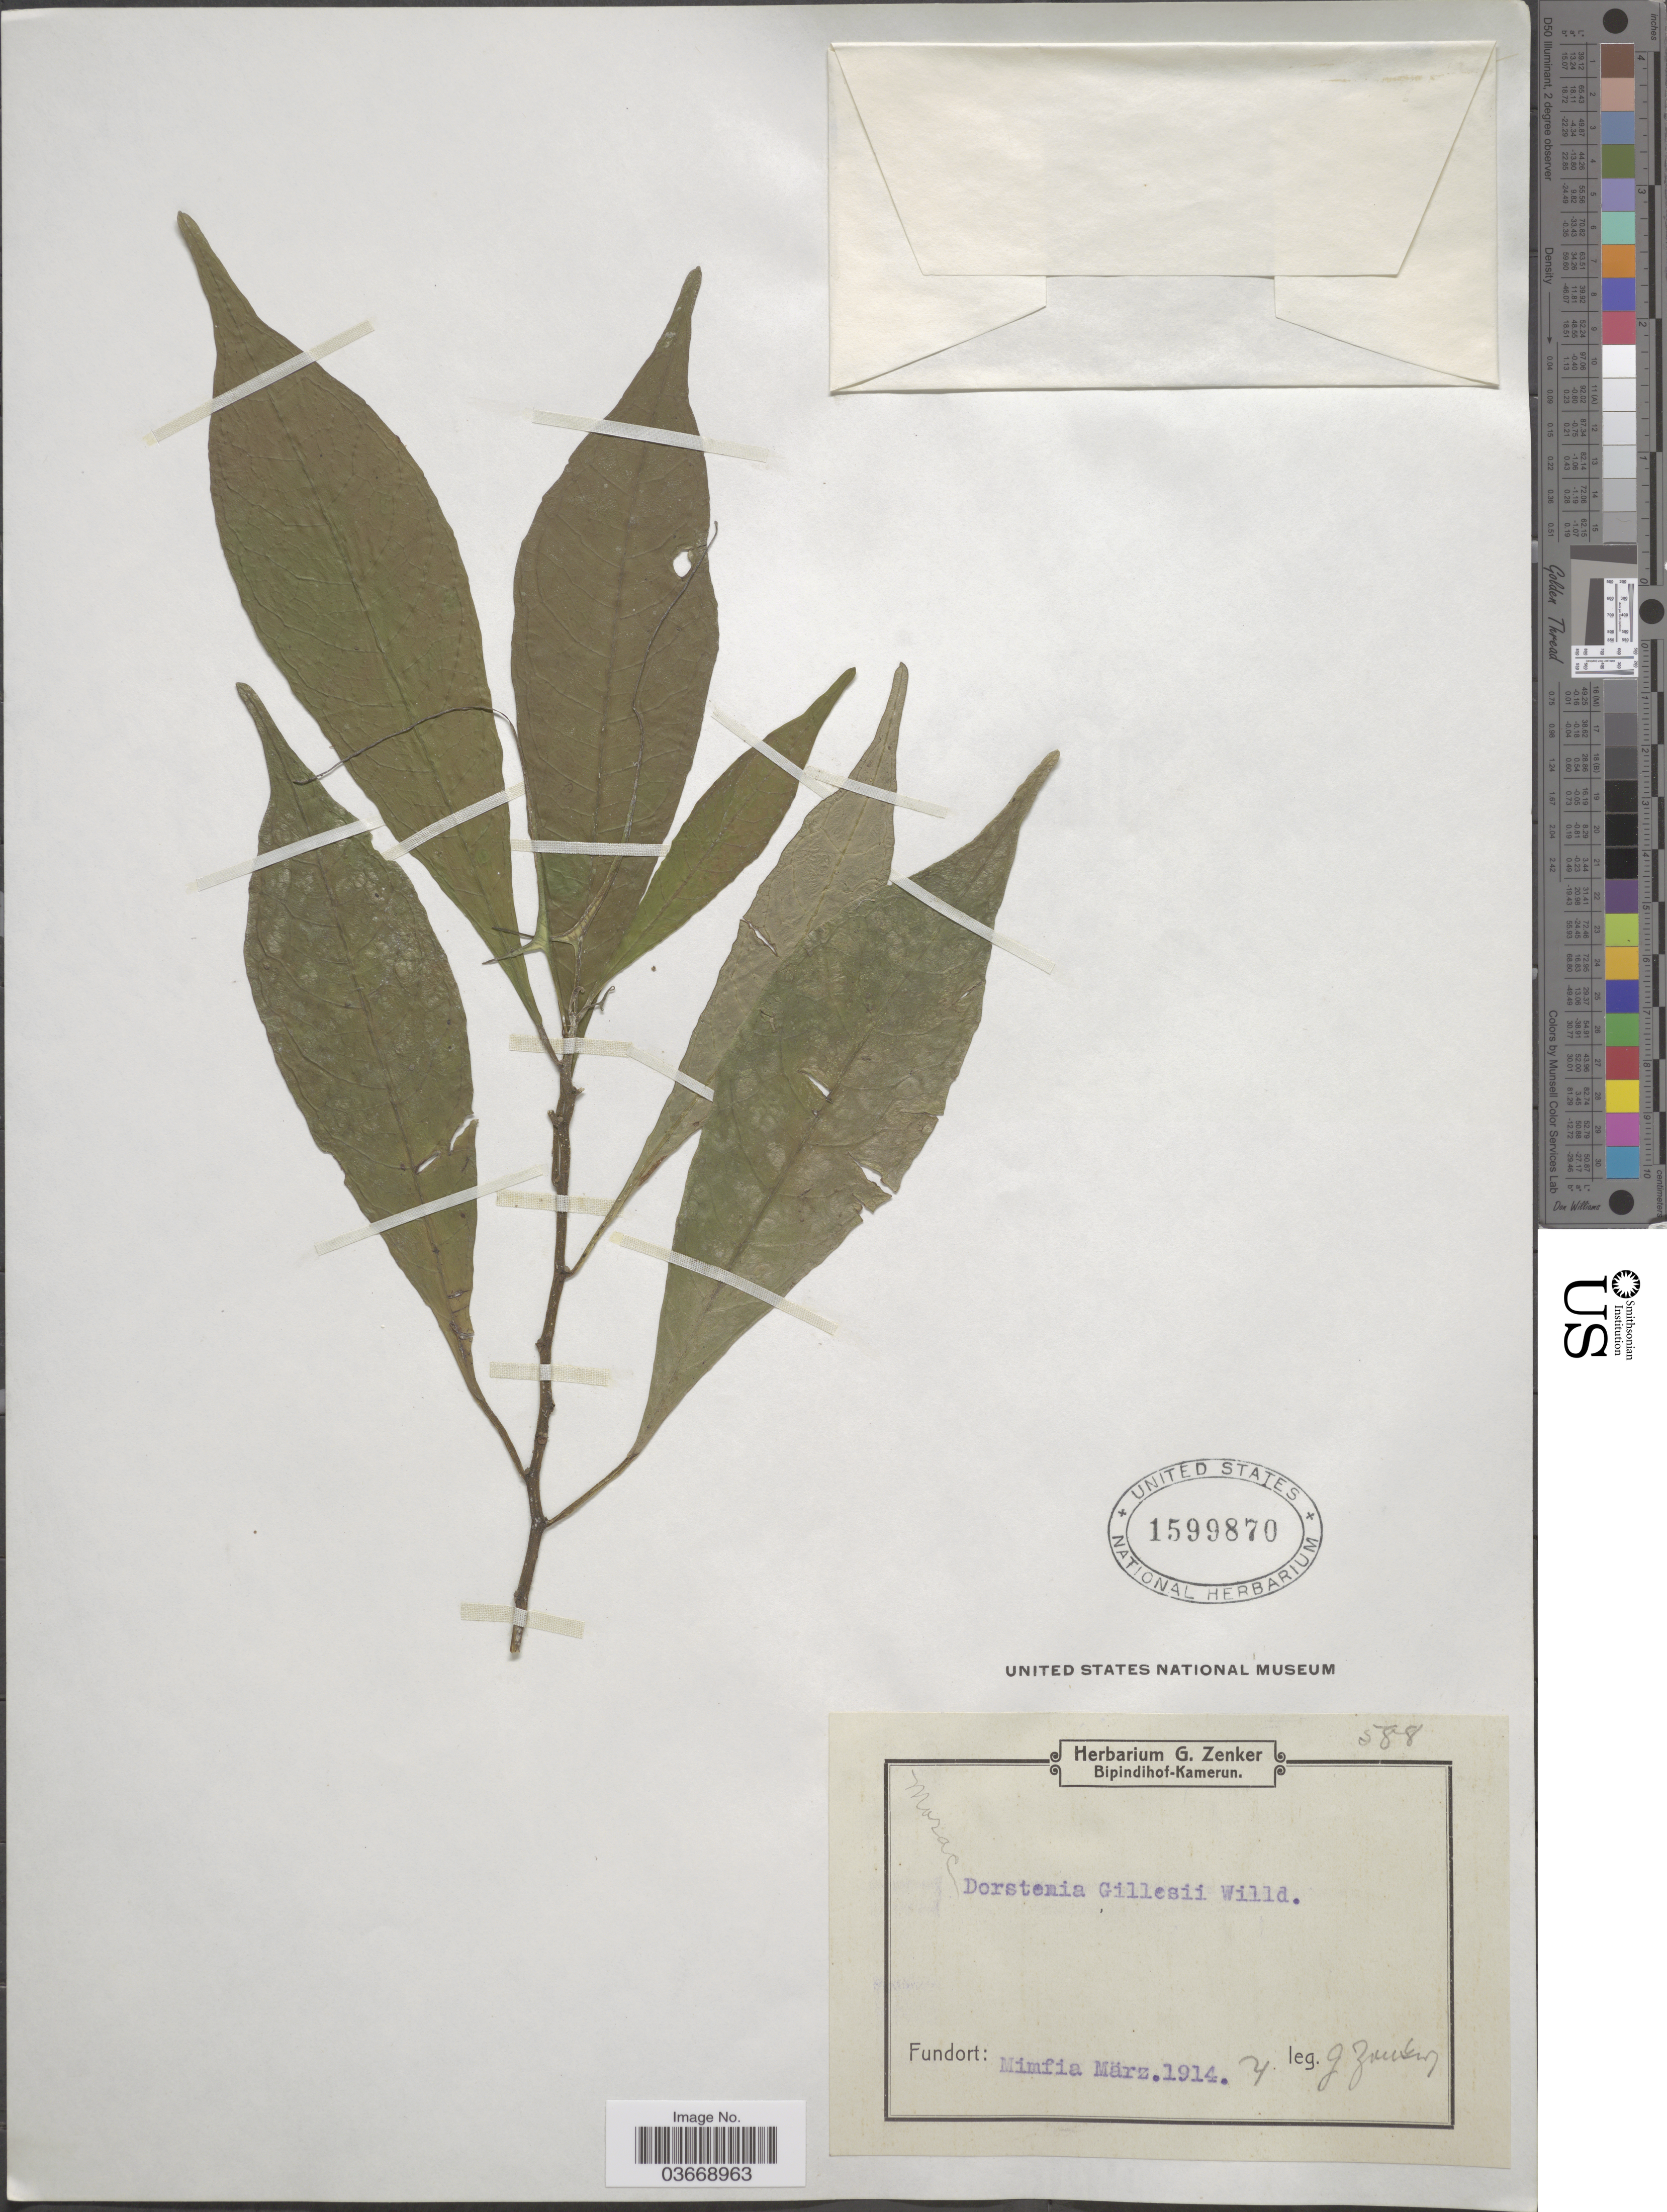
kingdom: Plantae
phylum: Tracheophyta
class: Magnoliopsida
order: Rosales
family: Moraceae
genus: Dorstenia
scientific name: Dorstenia psilurus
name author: Welw.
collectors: G. A. Zenker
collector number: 588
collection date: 1914-03-04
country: Cameroon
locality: Mimfia.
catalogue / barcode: US 1599870